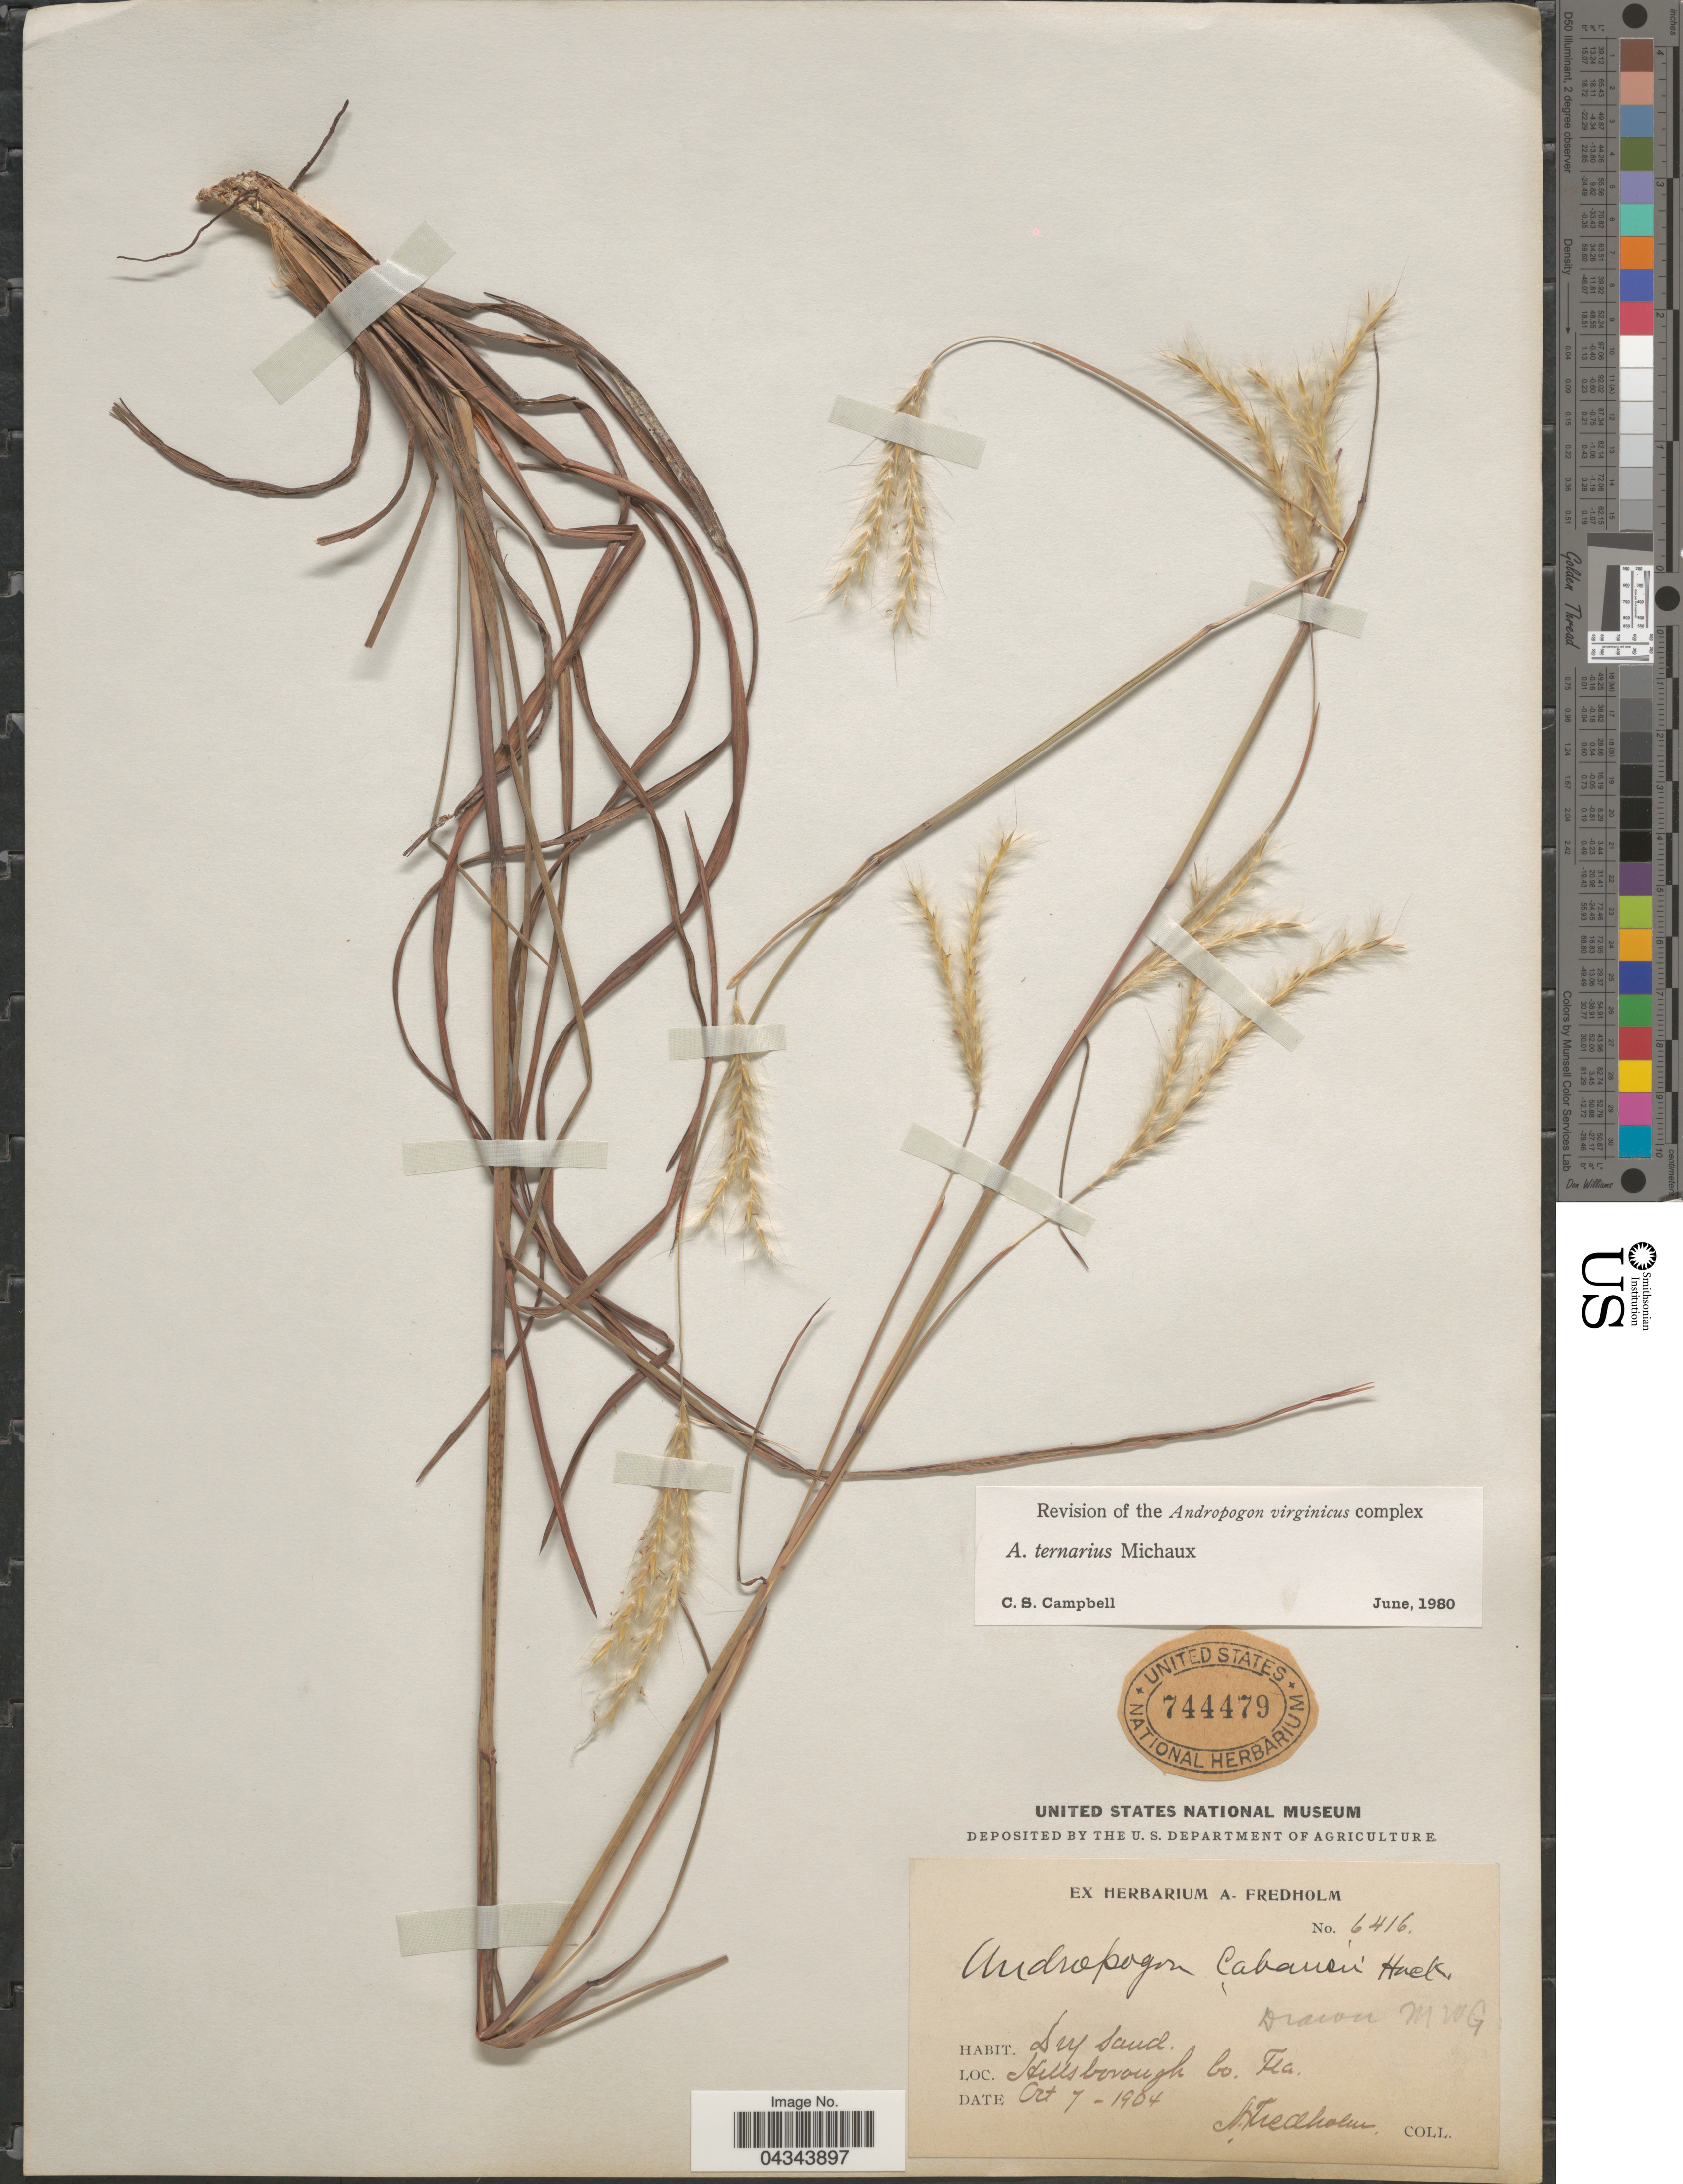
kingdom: Plantae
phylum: Tracheophyta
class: Liliopsida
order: Poales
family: Poaceae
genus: Andropogon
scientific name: Andropogon ternarius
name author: Michx.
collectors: A. Fredholm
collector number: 6416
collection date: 1904-10-07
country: United States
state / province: Florida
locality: Hillsborough Co.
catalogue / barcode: US 744479